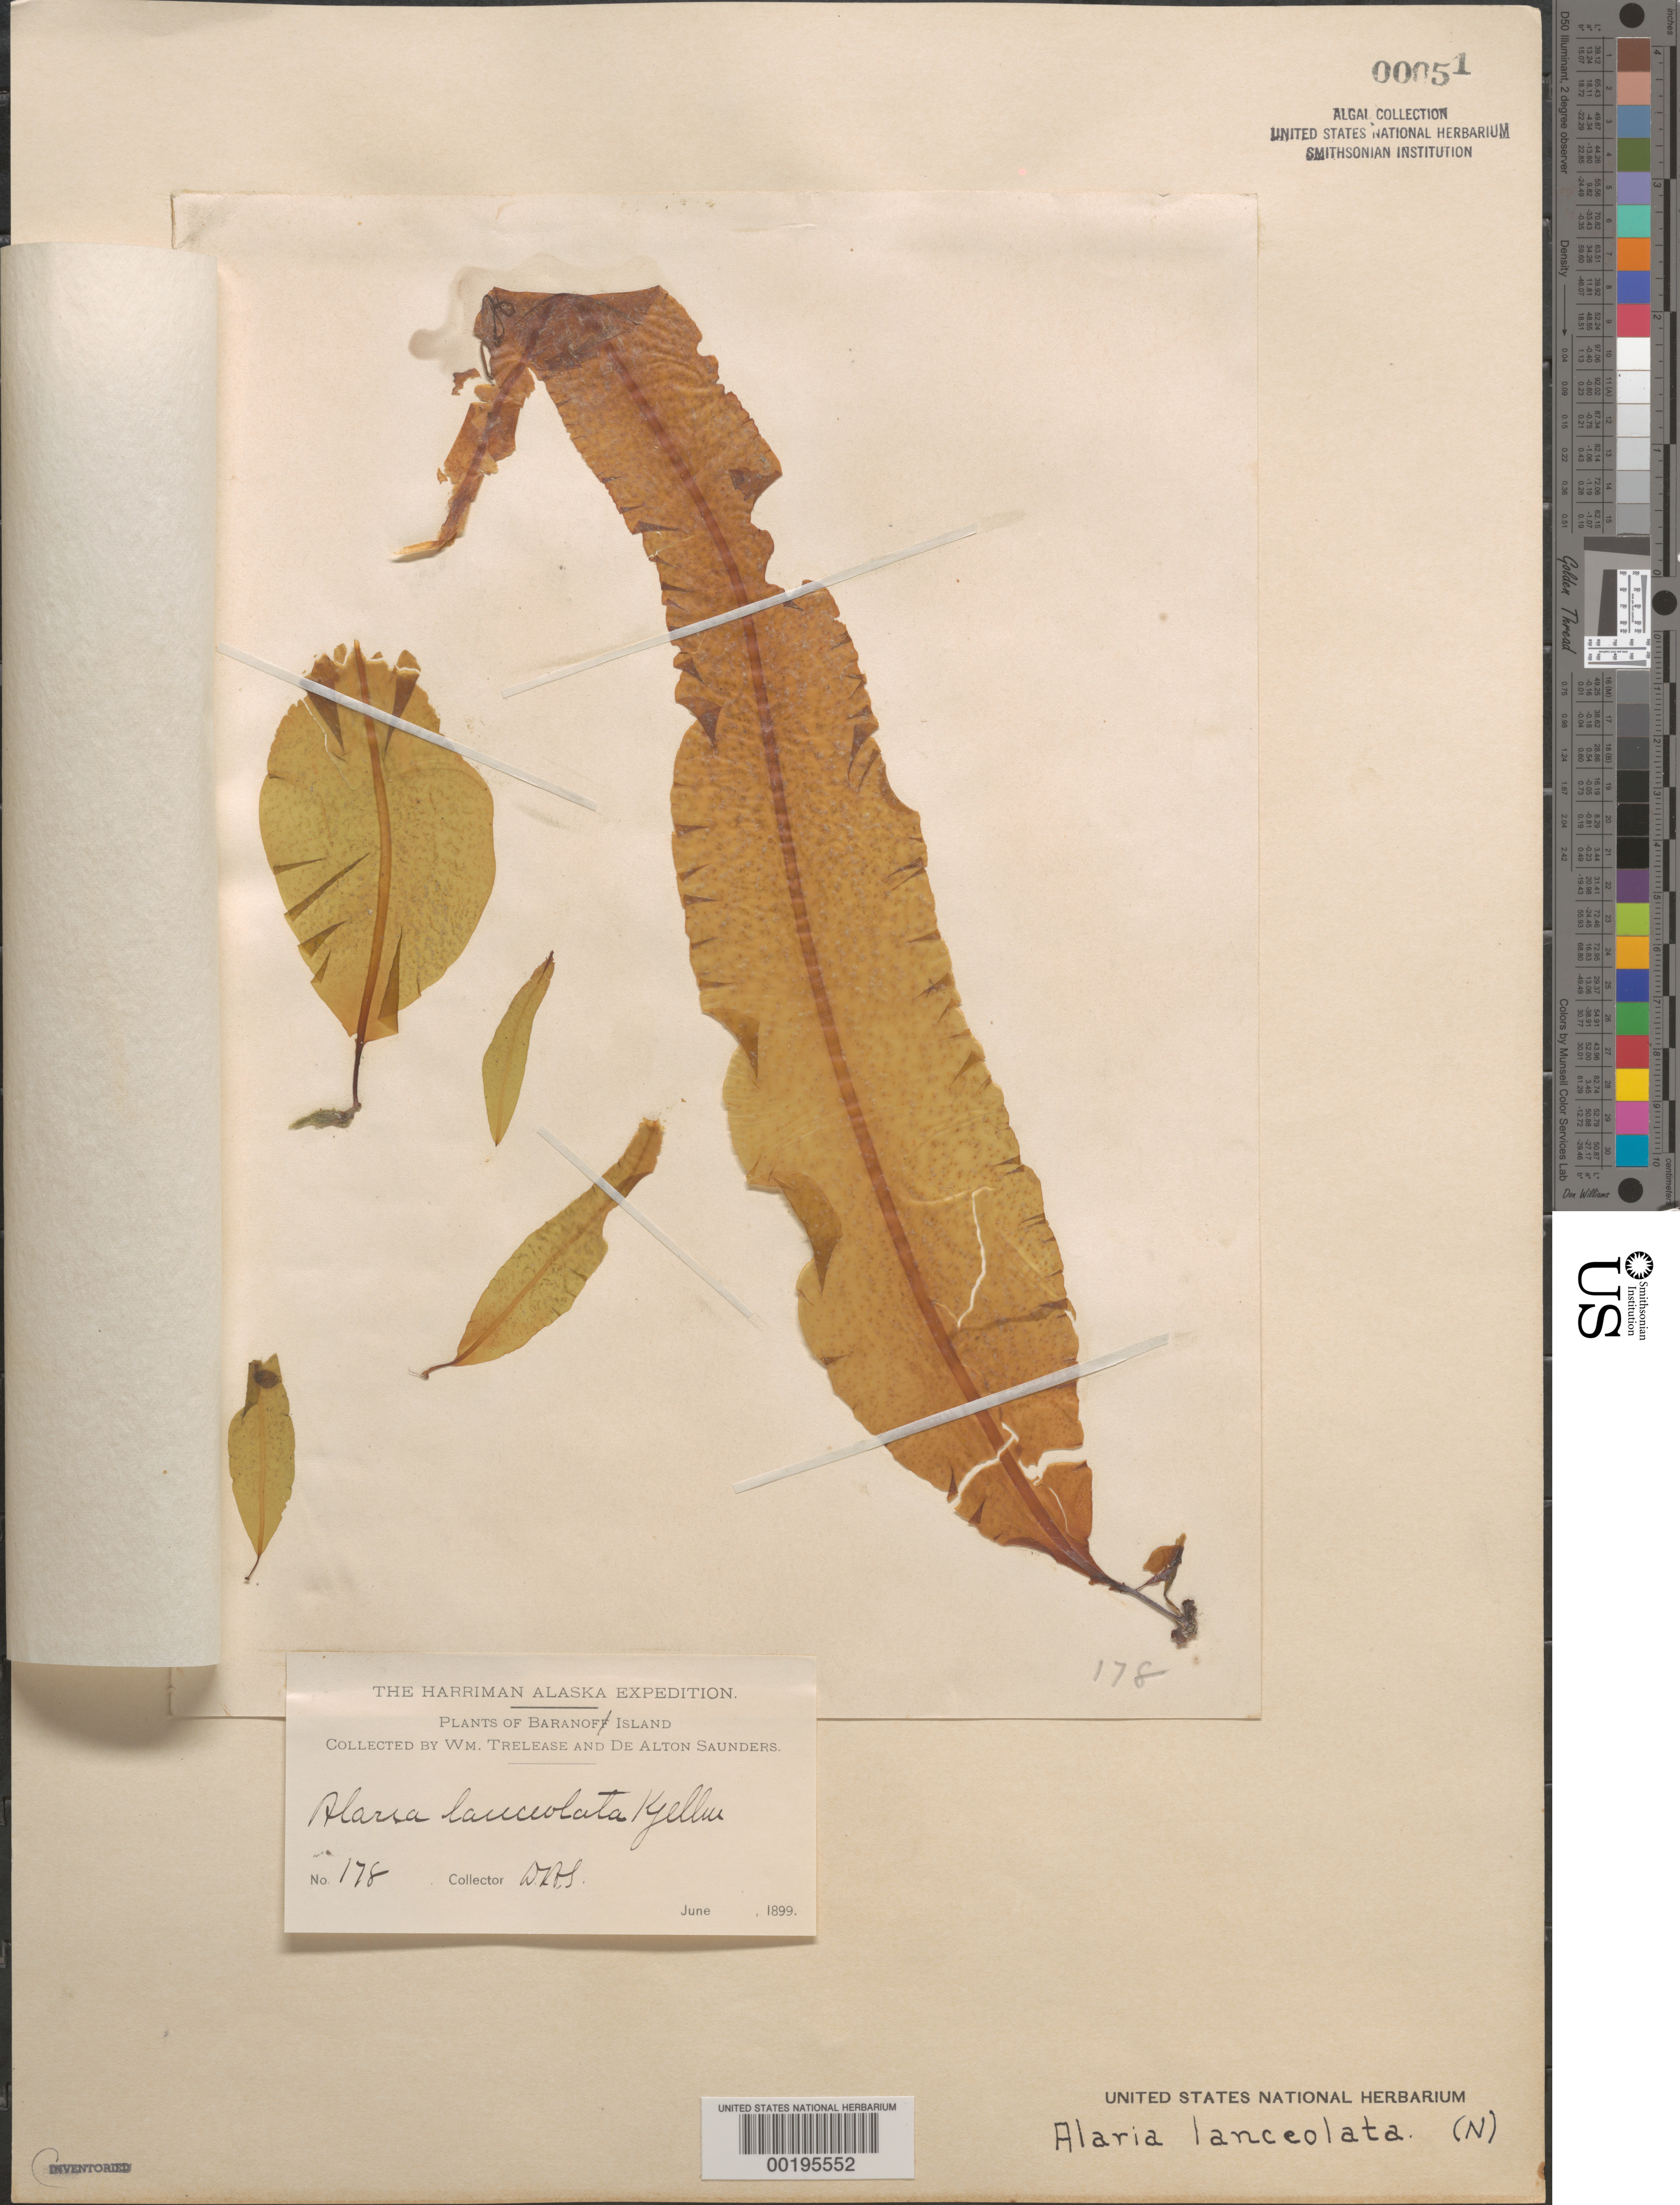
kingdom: Chromista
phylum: Ochrophyta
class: Phaeophyceae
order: Ectocarpales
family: Chordariaceae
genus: Asperococcus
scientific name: Asperococcus ensiformis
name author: (Delle Chiaje) M.J. Wynne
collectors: D. Saunders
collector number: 178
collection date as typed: Jun 1899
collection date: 1899-06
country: United States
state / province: Alaska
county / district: Sitka Division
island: Baranof Island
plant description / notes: Harriman Alaska Expedition, 1899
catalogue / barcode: US 51